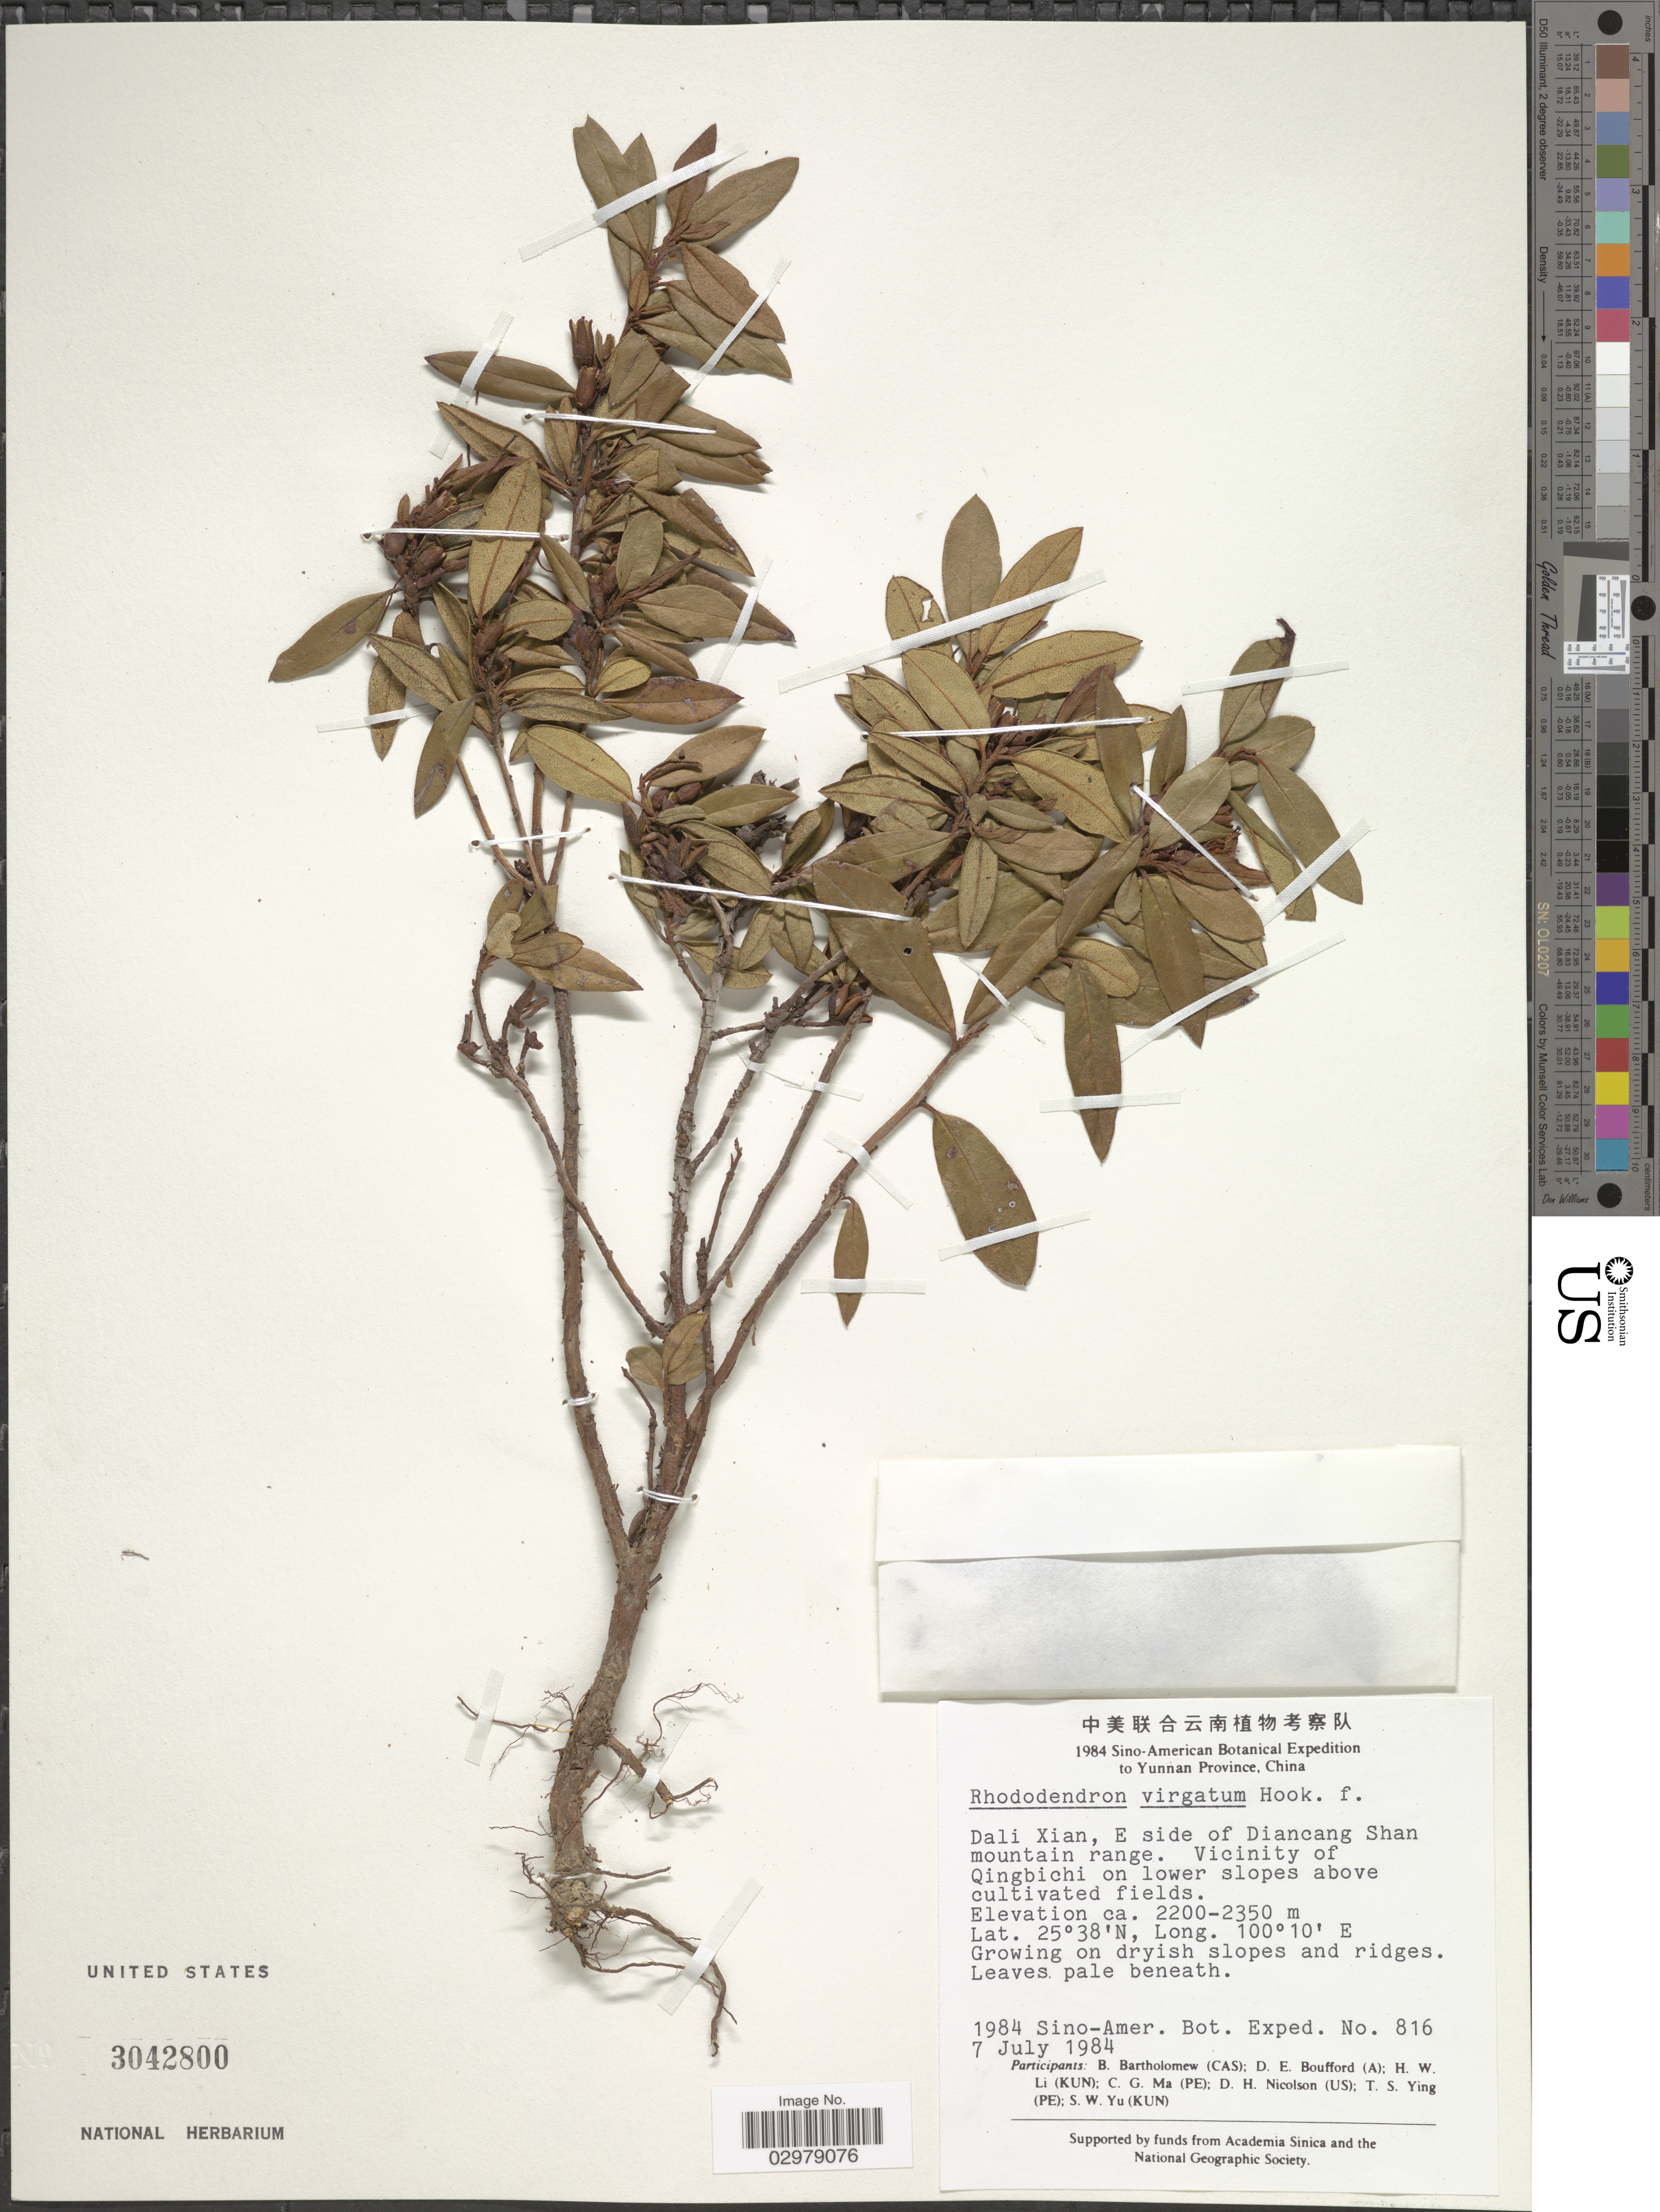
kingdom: Plantae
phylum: Tracheophyta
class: Magnoliopsida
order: Ericales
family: Ericaceae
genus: Rhododendron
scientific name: Rhododendron virgatum subsp. virgatum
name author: Hook. f.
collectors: Sino-Amer. Bot. Exped. 1984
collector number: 816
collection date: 1984-07-07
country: China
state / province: Yunnan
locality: Dali XIan, E side of Diancang Shan mountain range. Vicinity of Qingbichi on lower slopes above cultivated fields.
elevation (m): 2200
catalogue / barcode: US 3042800